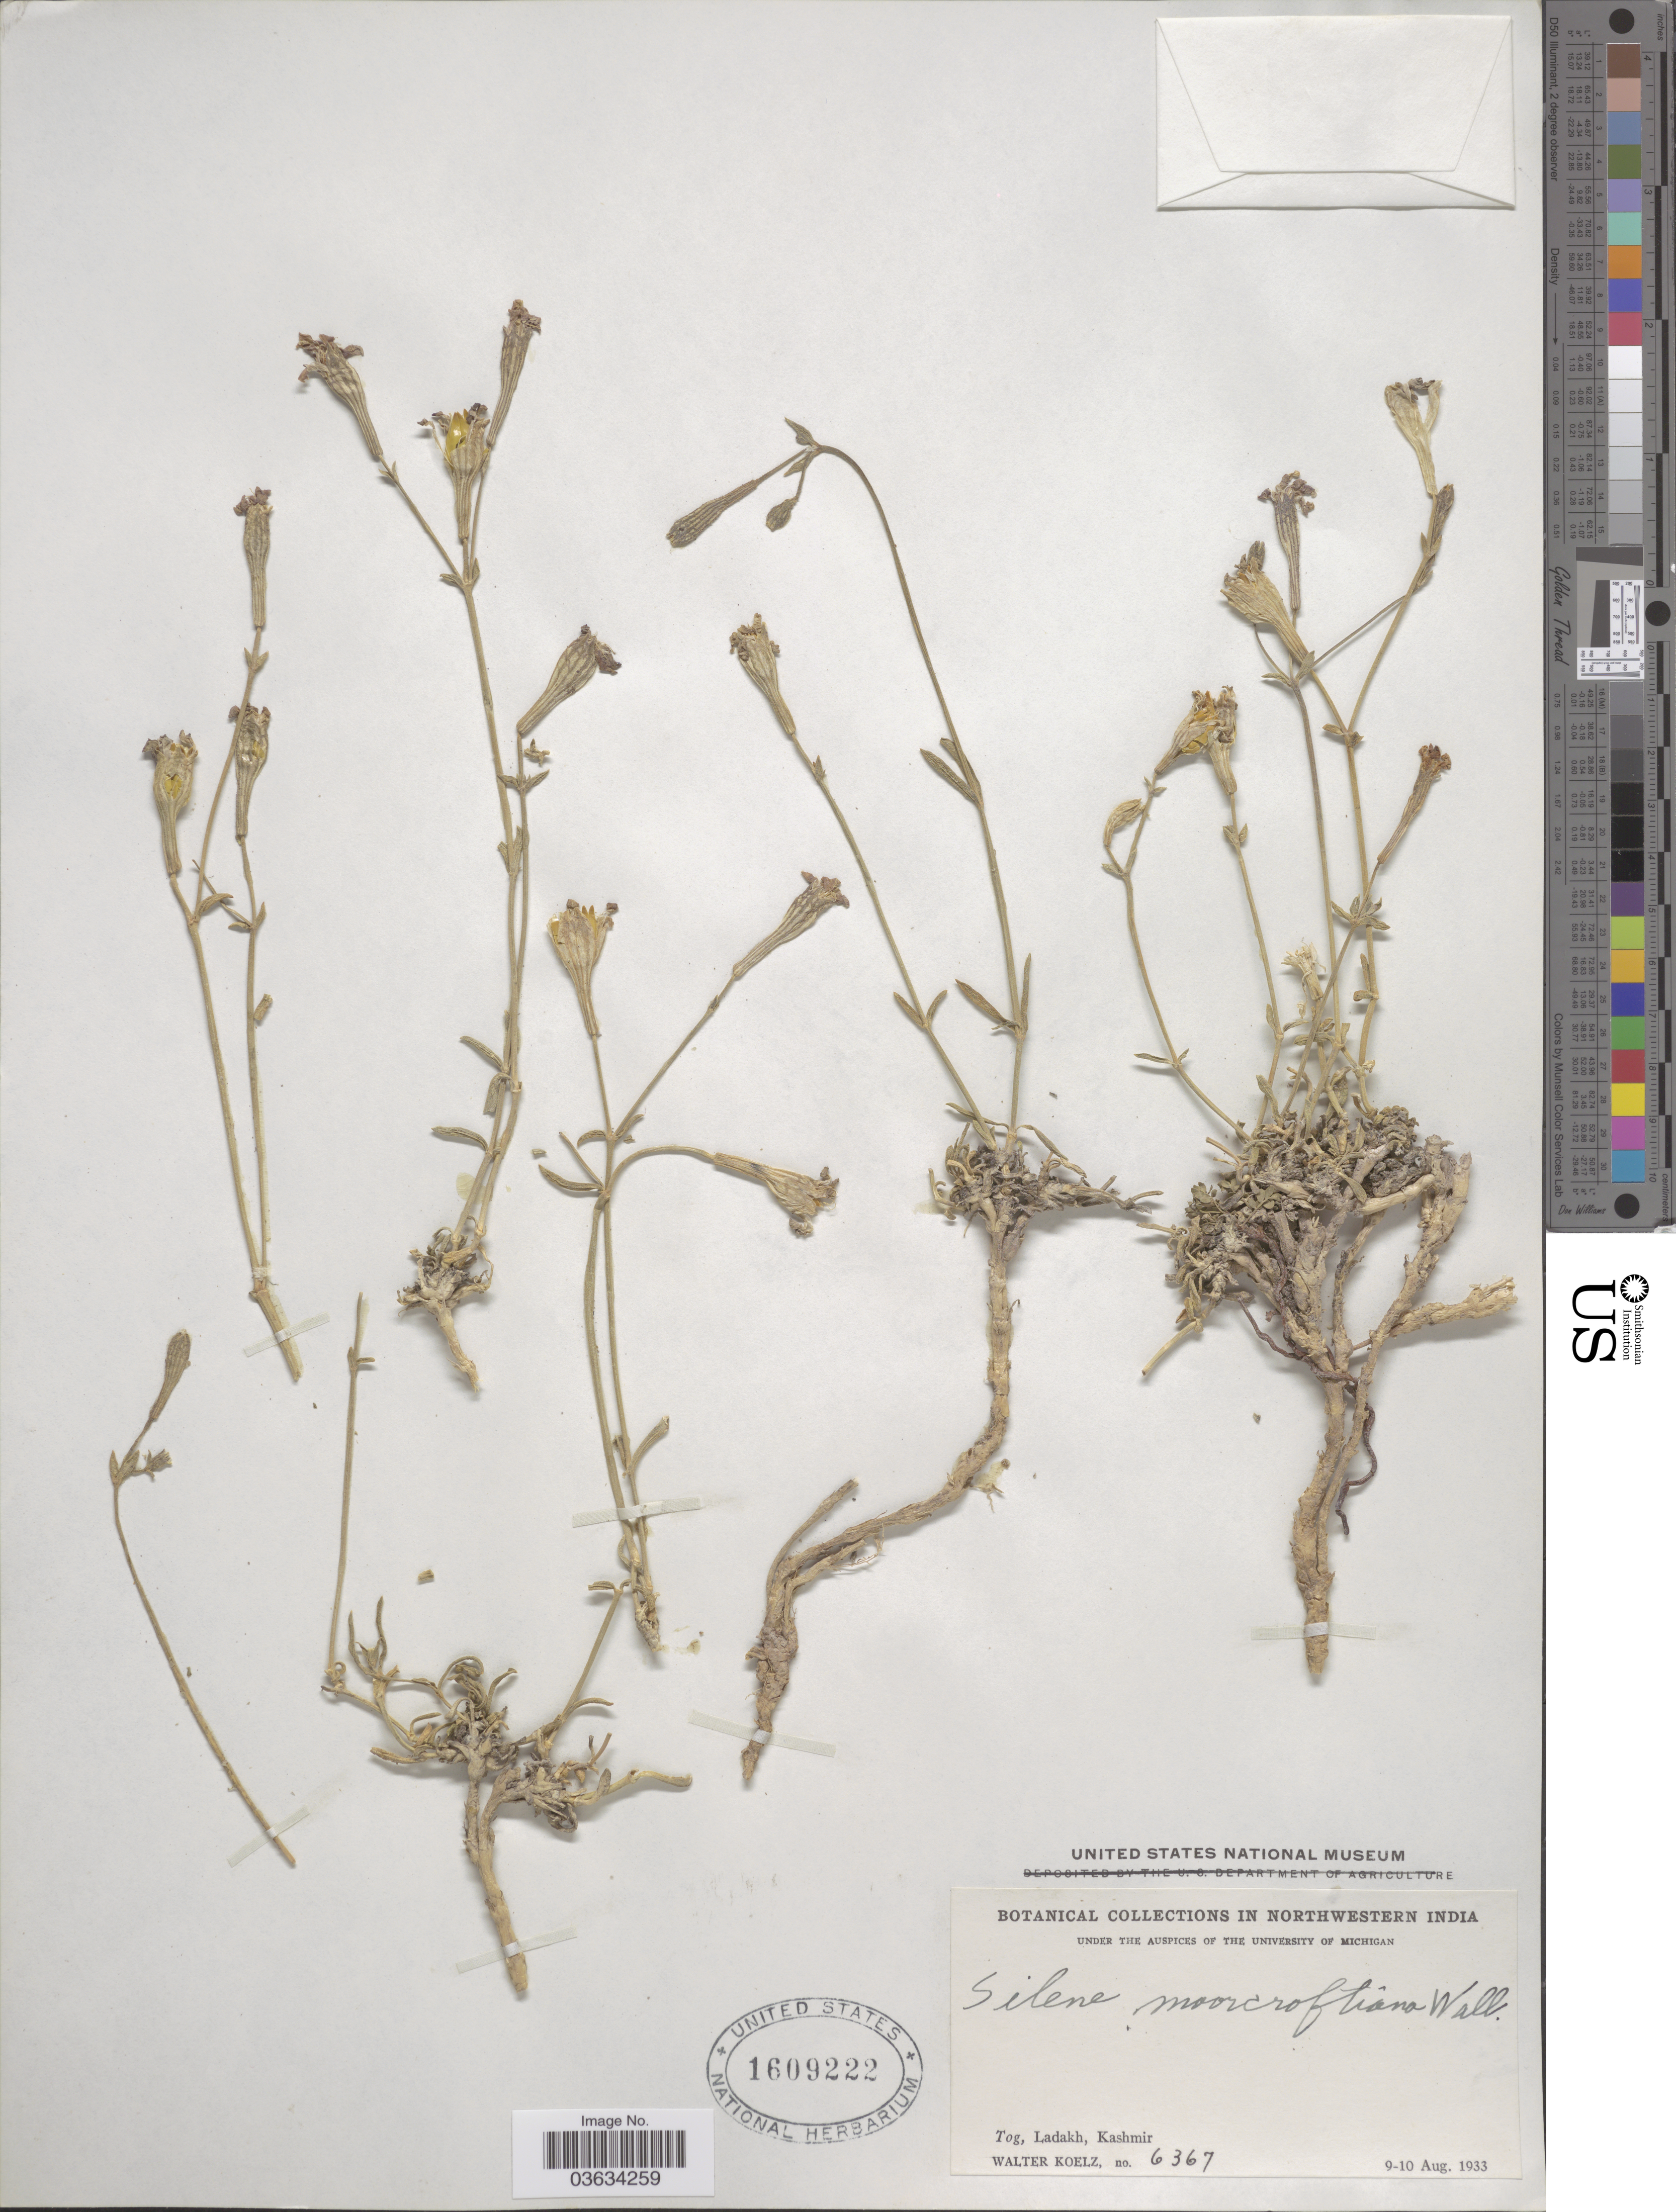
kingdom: Plantae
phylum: Tracheophyta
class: Magnoliopsida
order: Caryophyllales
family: Caryophyllaceae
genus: Silene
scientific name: Silene moorcroftiana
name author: Wall. ex Benth.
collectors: W. N. Koelz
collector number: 6367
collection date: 1933-08-09/1933-08-10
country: India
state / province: Jammu and Kashmir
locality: In Northwestern India. Tog, Ladakh, Kashmir.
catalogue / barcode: US 1609222